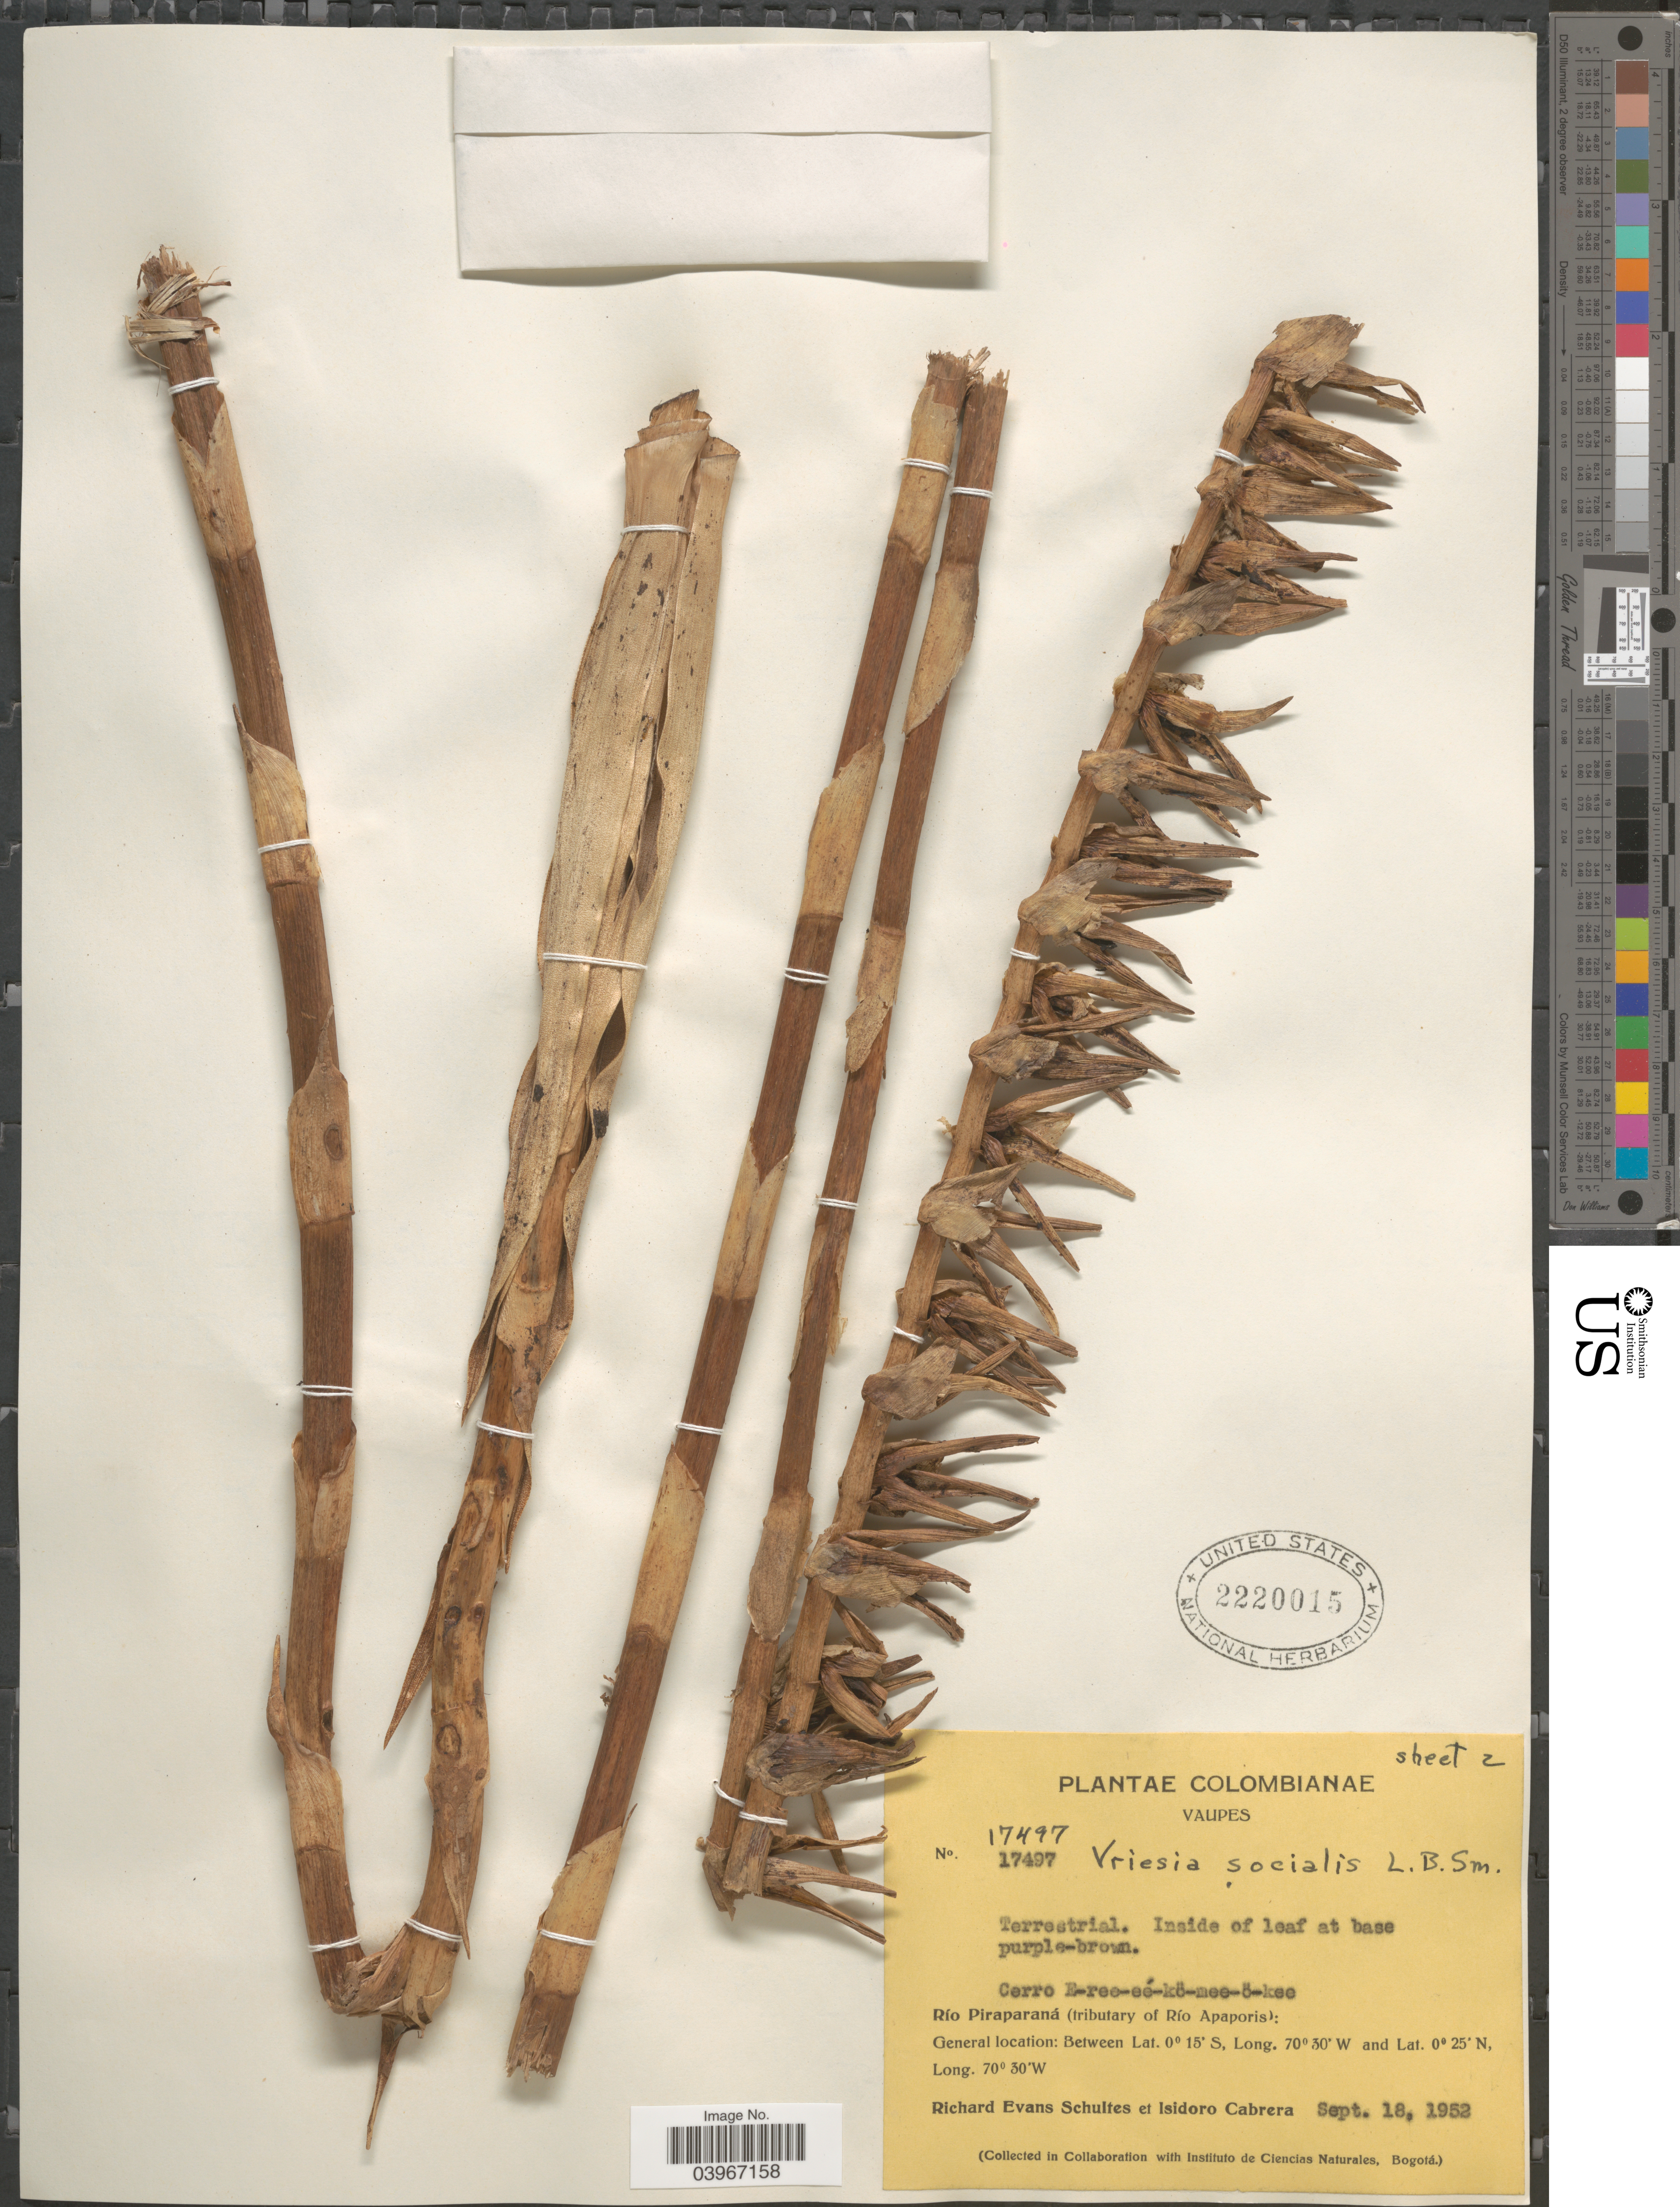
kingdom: Plantae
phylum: Tracheophyta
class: Liliopsida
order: Poales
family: Bromeliaceae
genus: Vriesea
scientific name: Vriesea socialis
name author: L.B. Sm.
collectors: R. E. Schultes & I. Cabrera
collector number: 17497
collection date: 1952-09-18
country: Colombia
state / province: Vaupés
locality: Cerro E-ree-eé-kö-mee-ö-kee. Río Piraparaná (tributary of Río Apaporis).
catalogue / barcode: US 2220015